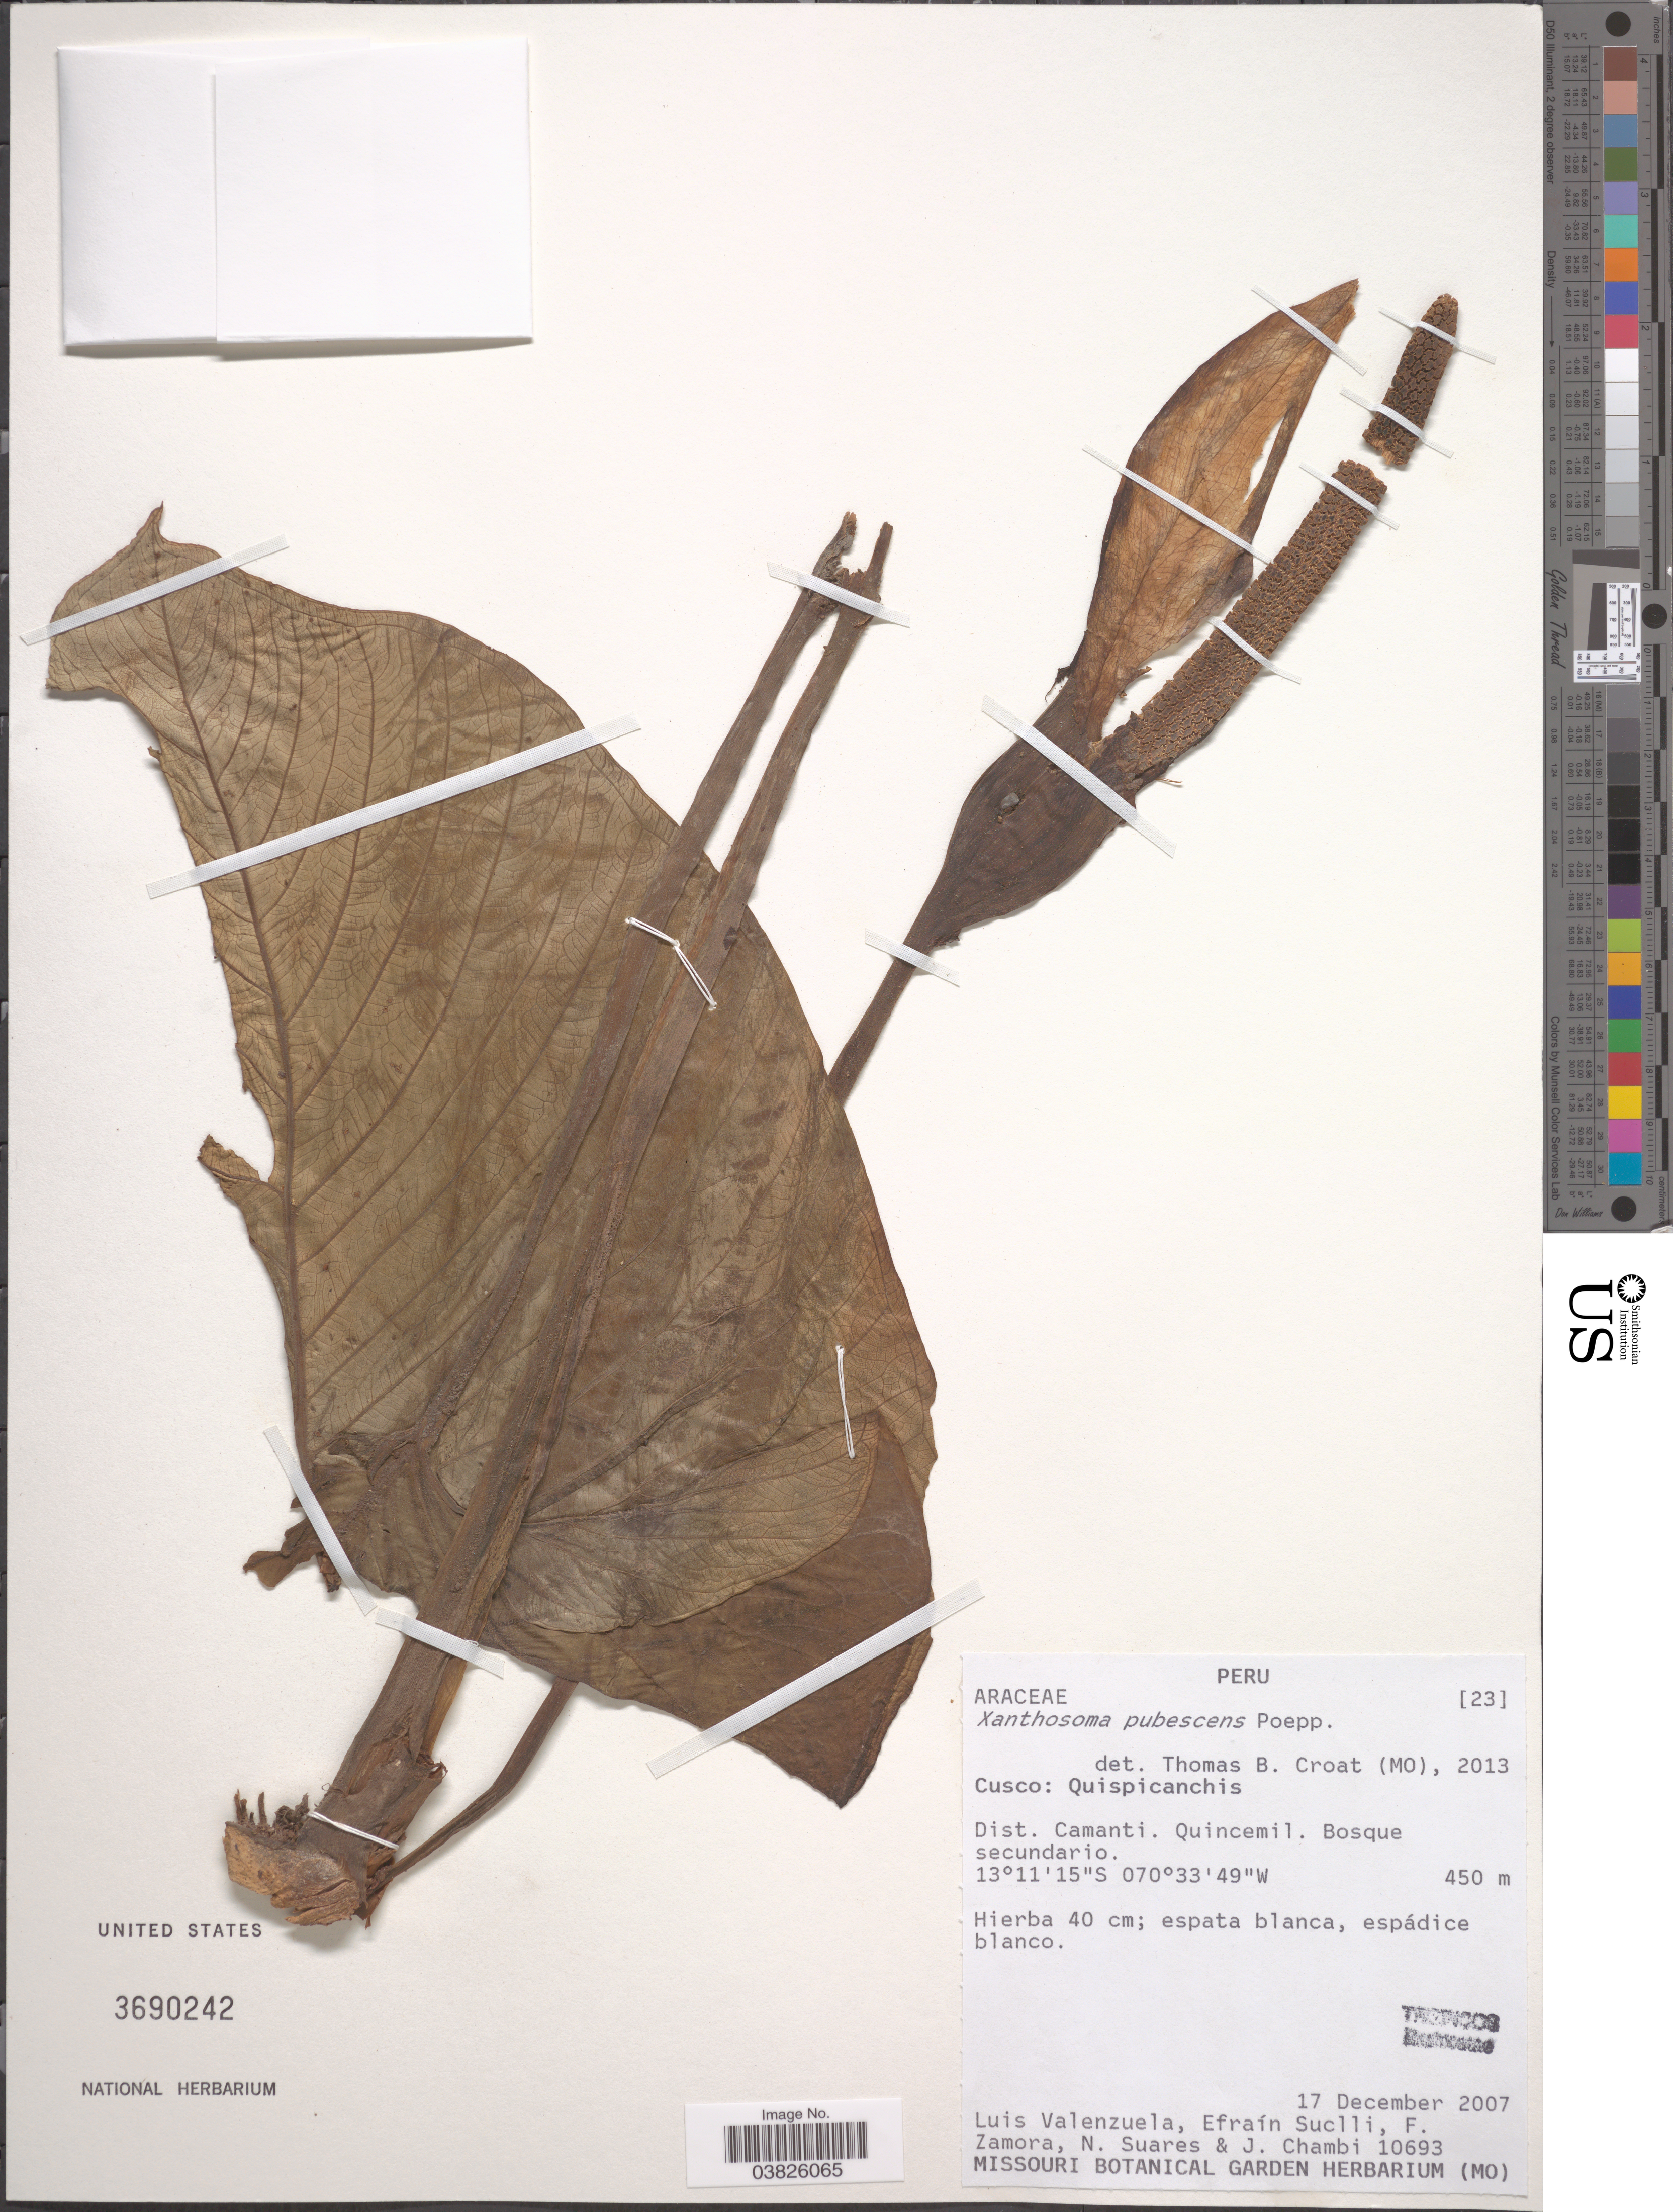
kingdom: Plantae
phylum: Tracheophyta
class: Liliopsida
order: Alismatales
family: Araceae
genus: Xanthosoma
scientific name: Xanthosoma pubescens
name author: Poepp.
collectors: L. Valenzuela, E. Suclli, F. Zamora, N. Suares & J. Chambi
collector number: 10693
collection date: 2007-12-17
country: Peru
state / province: Cusco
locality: Quispicanchis. Dist. Camanti. Quincemil.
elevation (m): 450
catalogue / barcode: US 3690242